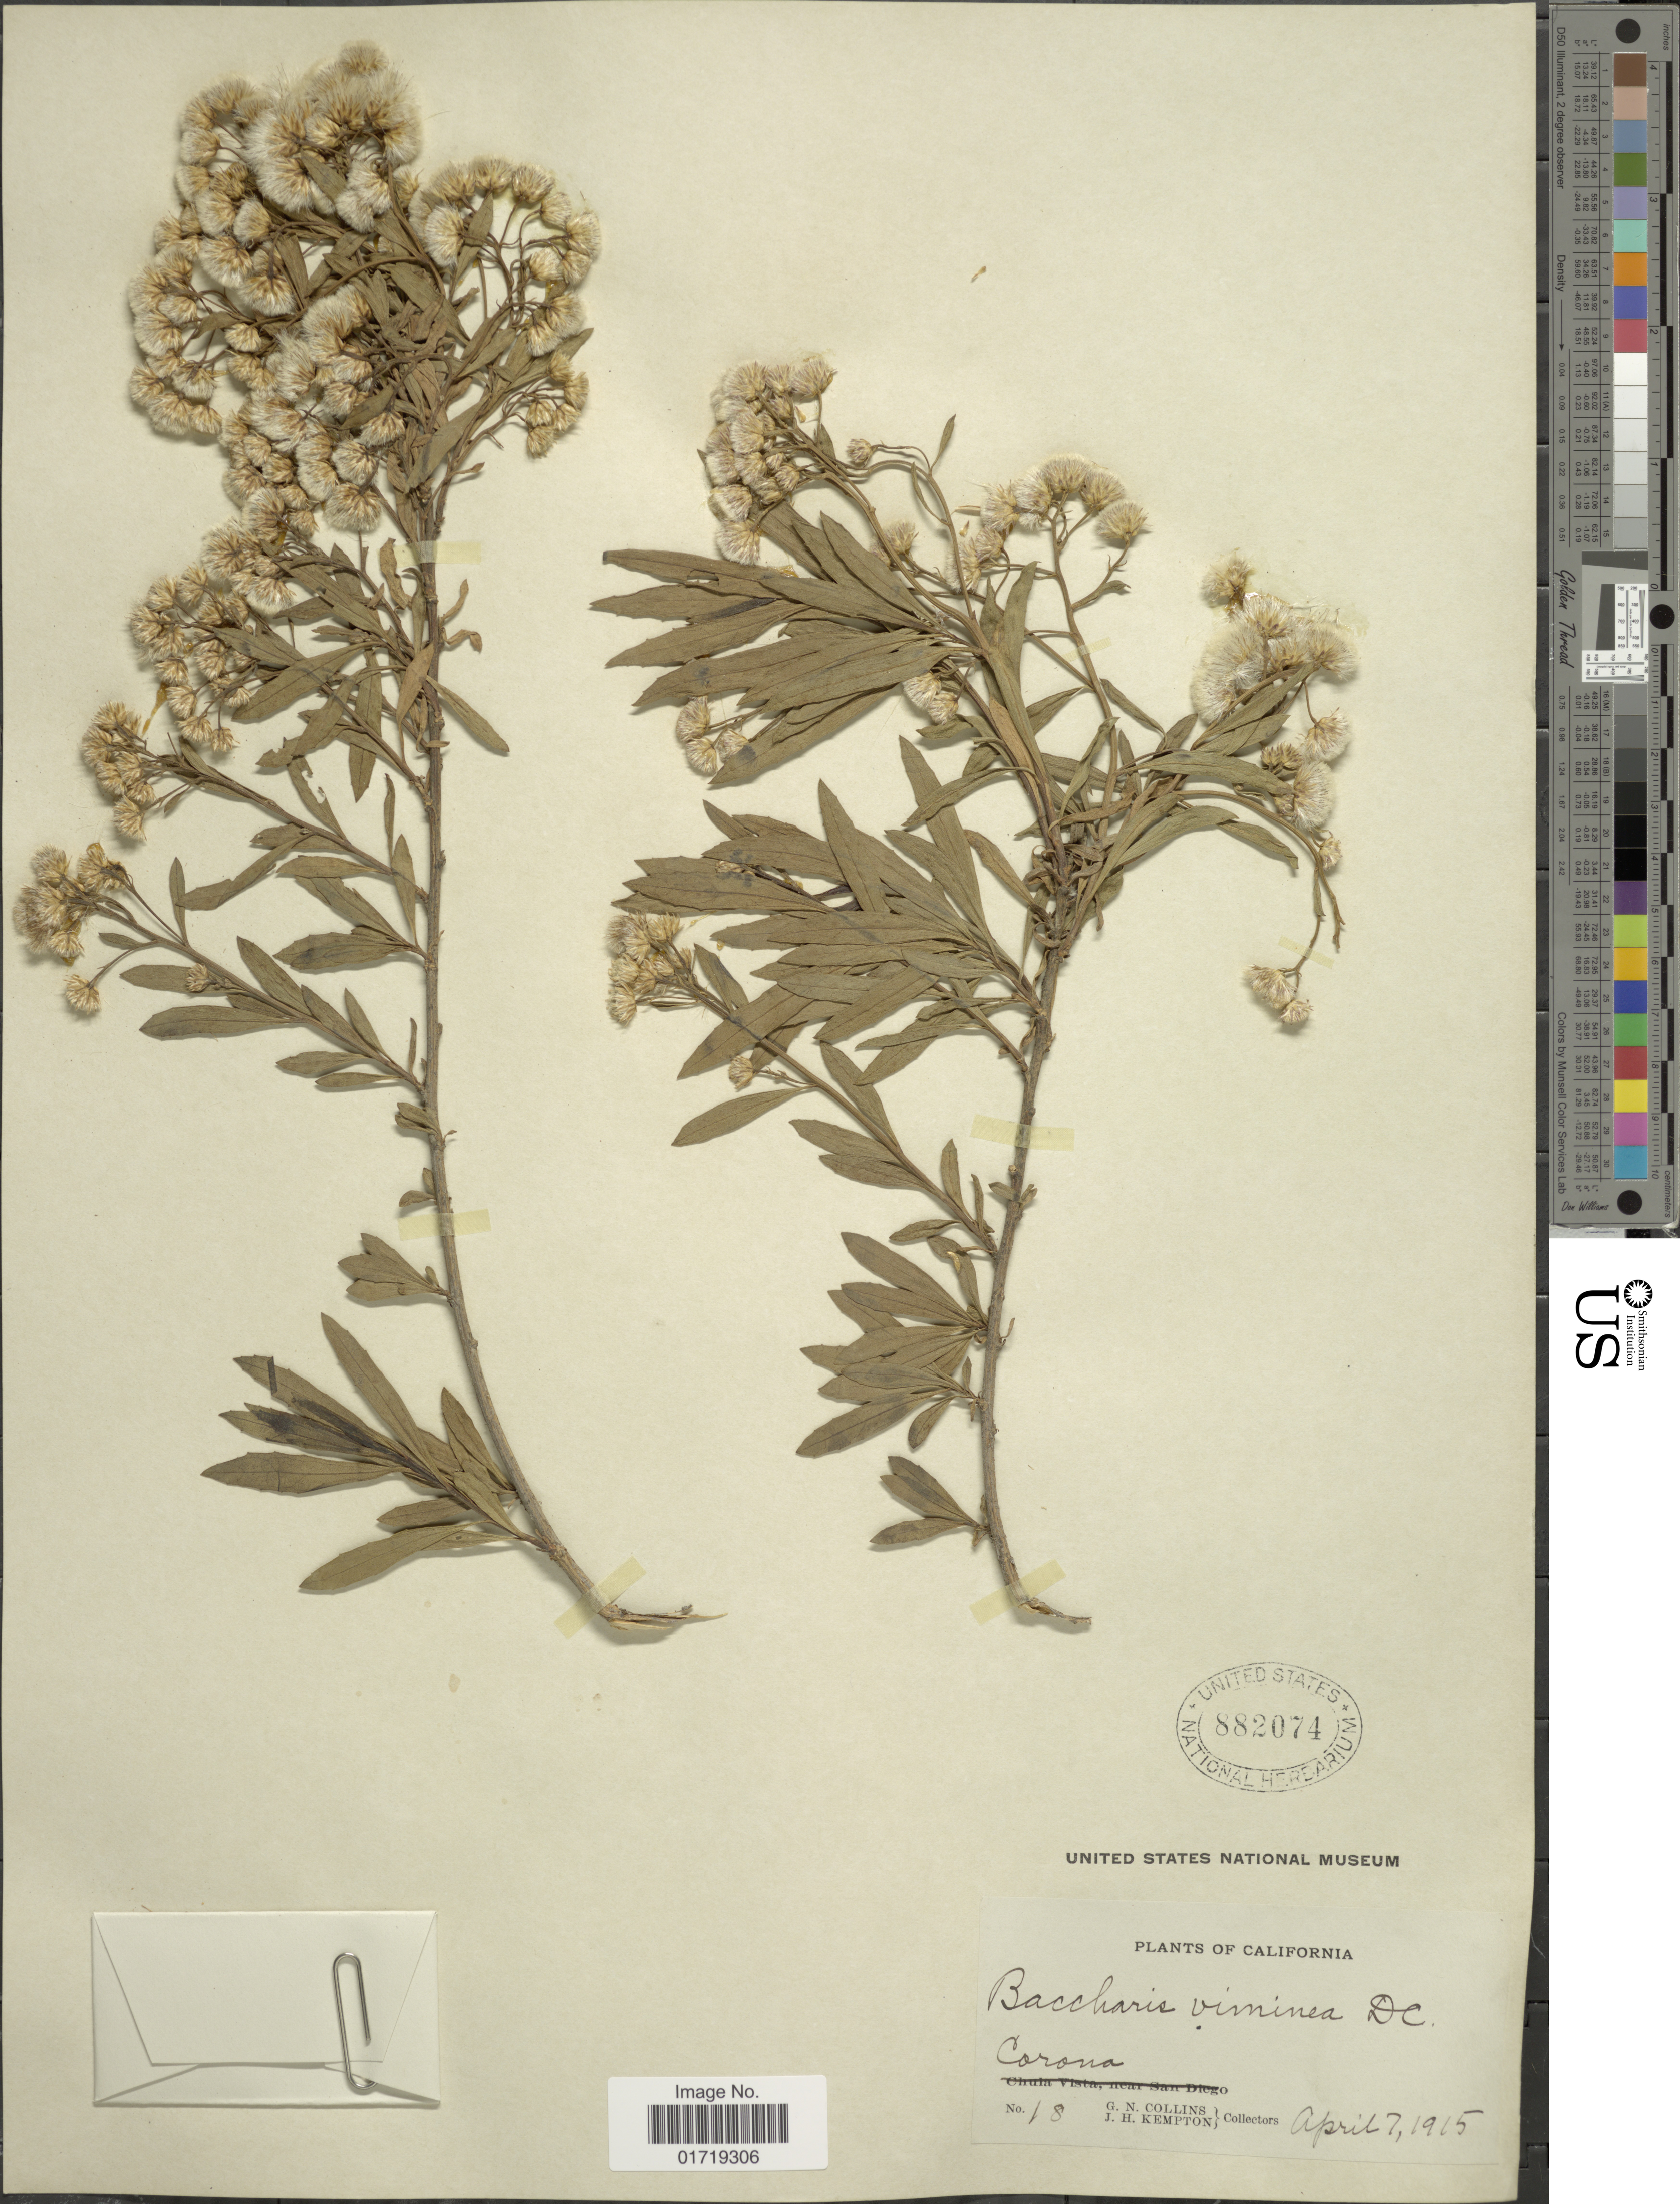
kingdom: Plantae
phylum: Tracheophyta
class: Magnoliopsida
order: Asterales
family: Asteraceae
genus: Baccharis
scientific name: Baccharis viminea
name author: DC.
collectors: G. Collins & J. H. Kempton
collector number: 18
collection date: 1915-04-07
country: United States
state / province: California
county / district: Riverside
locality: Corona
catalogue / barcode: US 882074